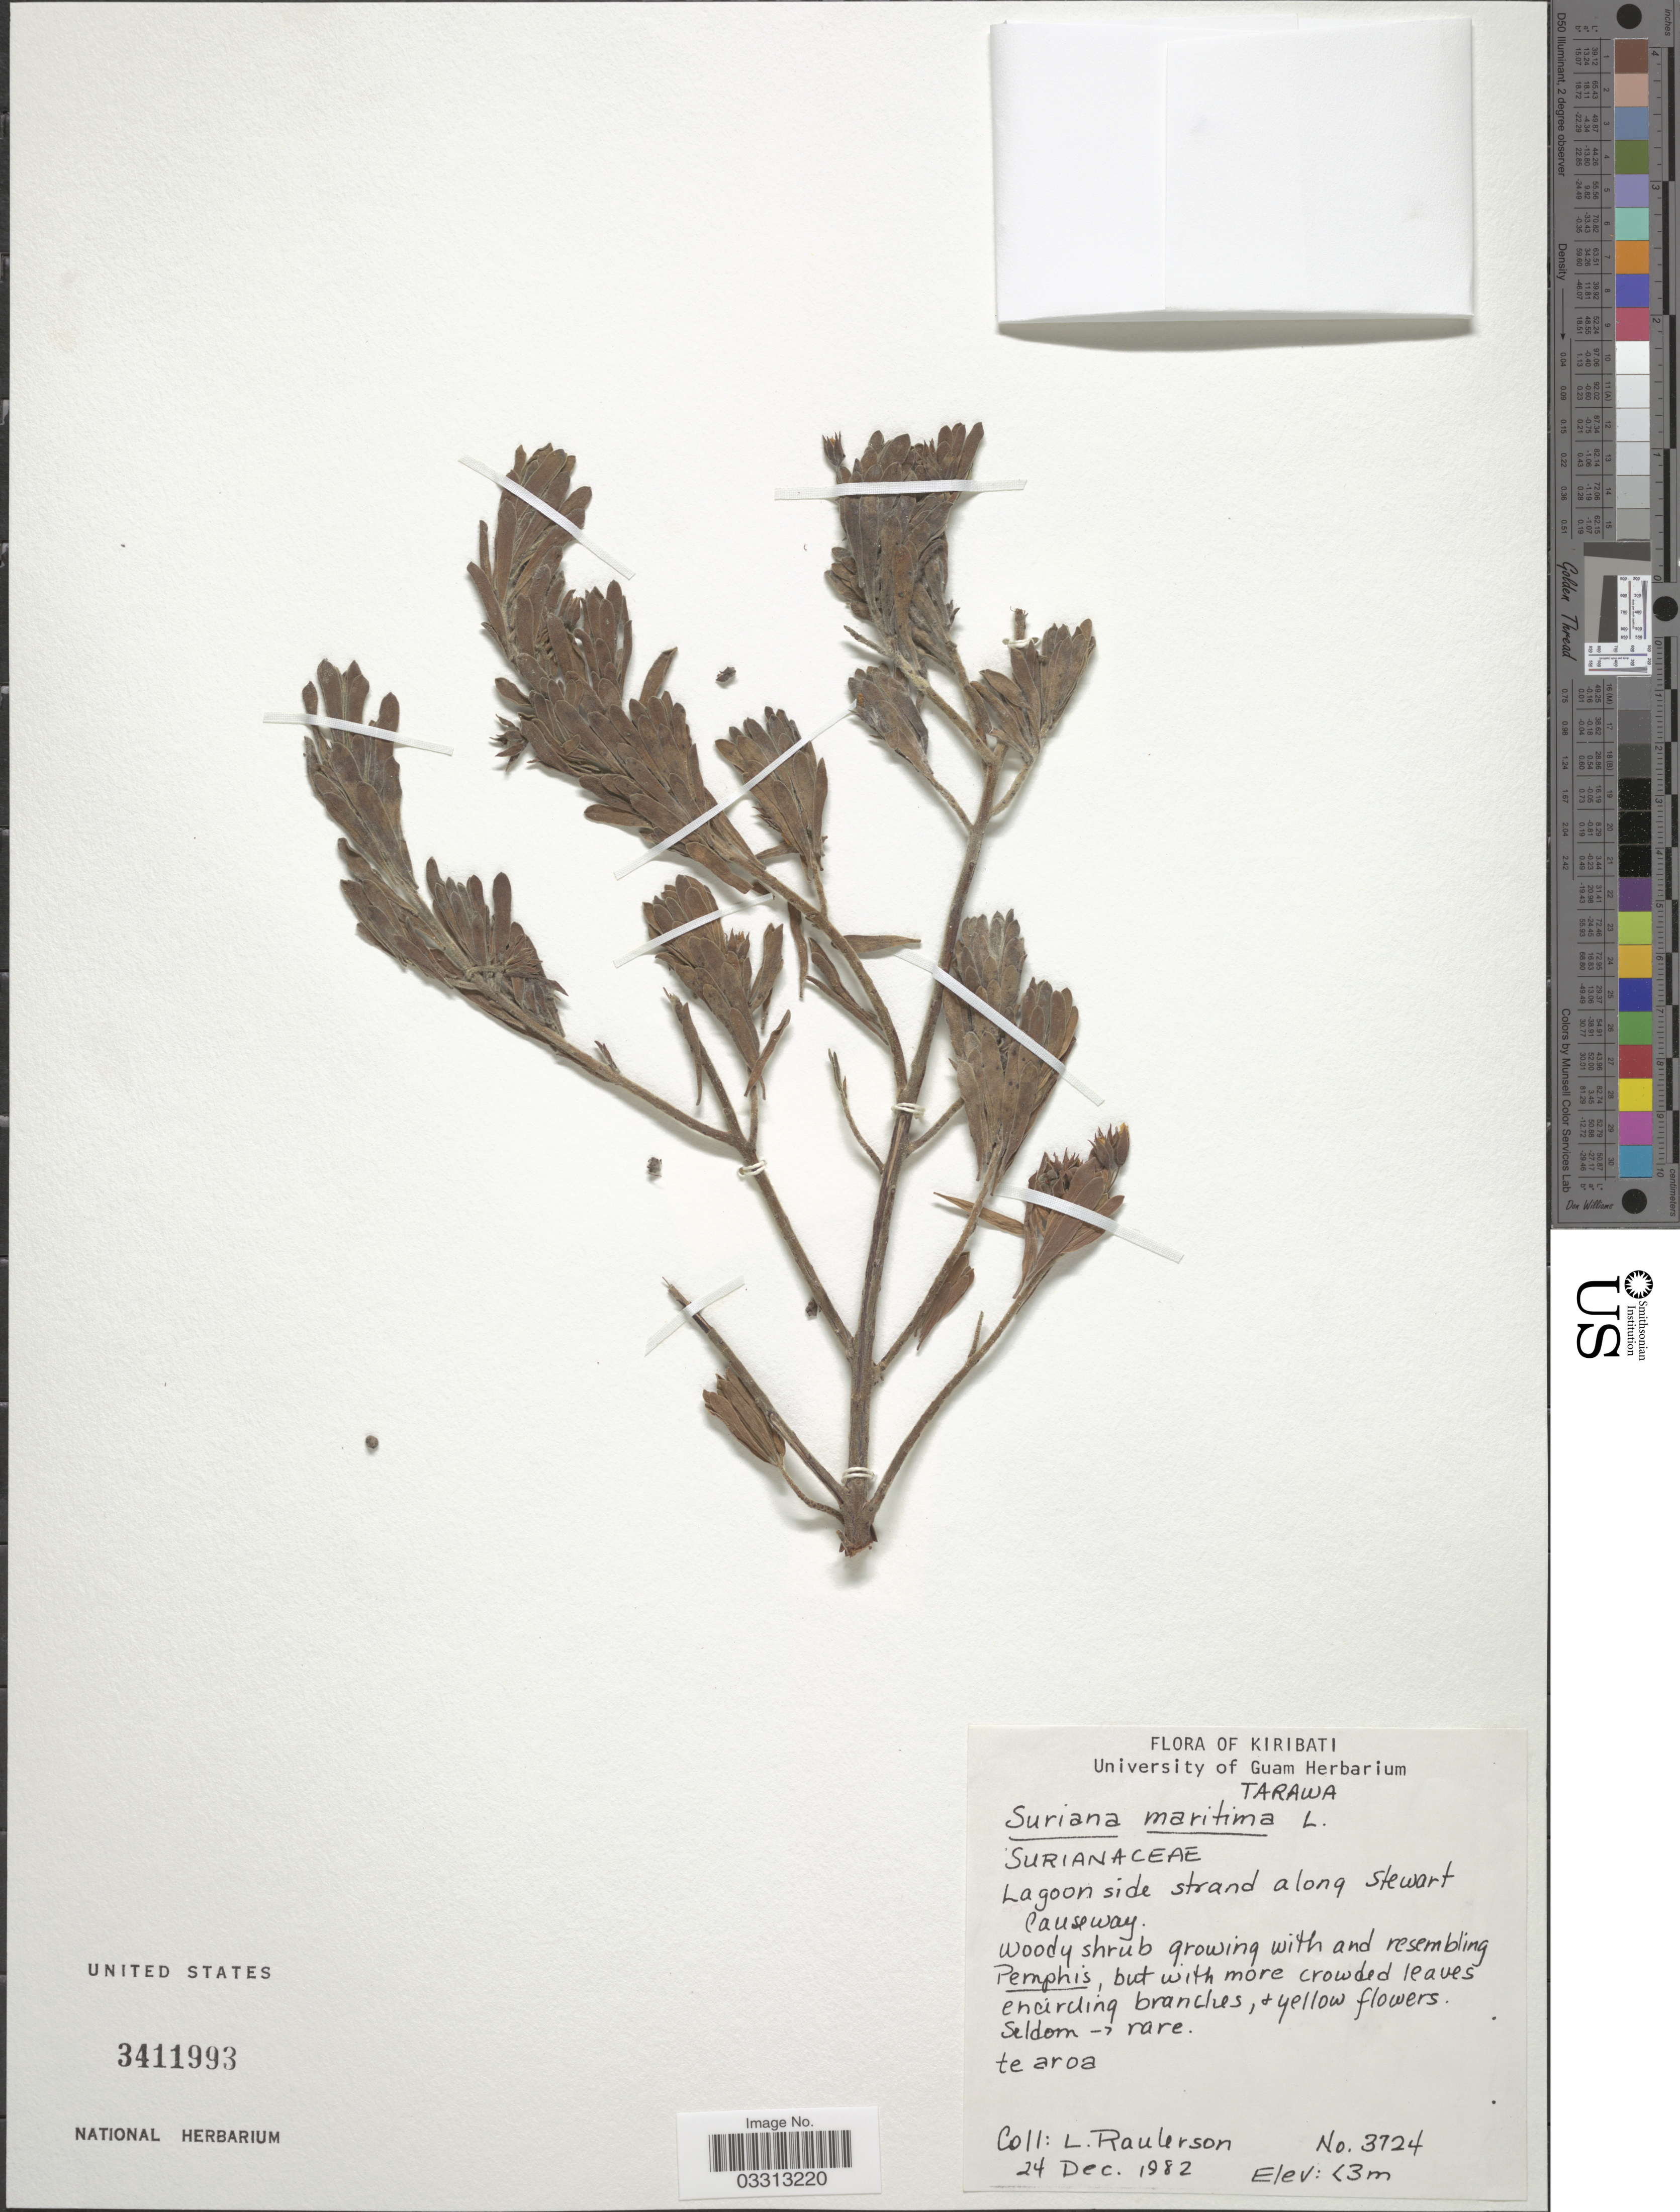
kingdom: Plantae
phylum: Tracheophyta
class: Magnoliopsida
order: Fabales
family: Surianaceae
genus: Suriana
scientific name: Suriana maritima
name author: L.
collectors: L. Raulerson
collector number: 3724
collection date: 1982-12-24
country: Kiribati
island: Tarawa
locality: Tarawa. Lagoon side strand along Stewart Causeway.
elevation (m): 3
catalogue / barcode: US 3411993